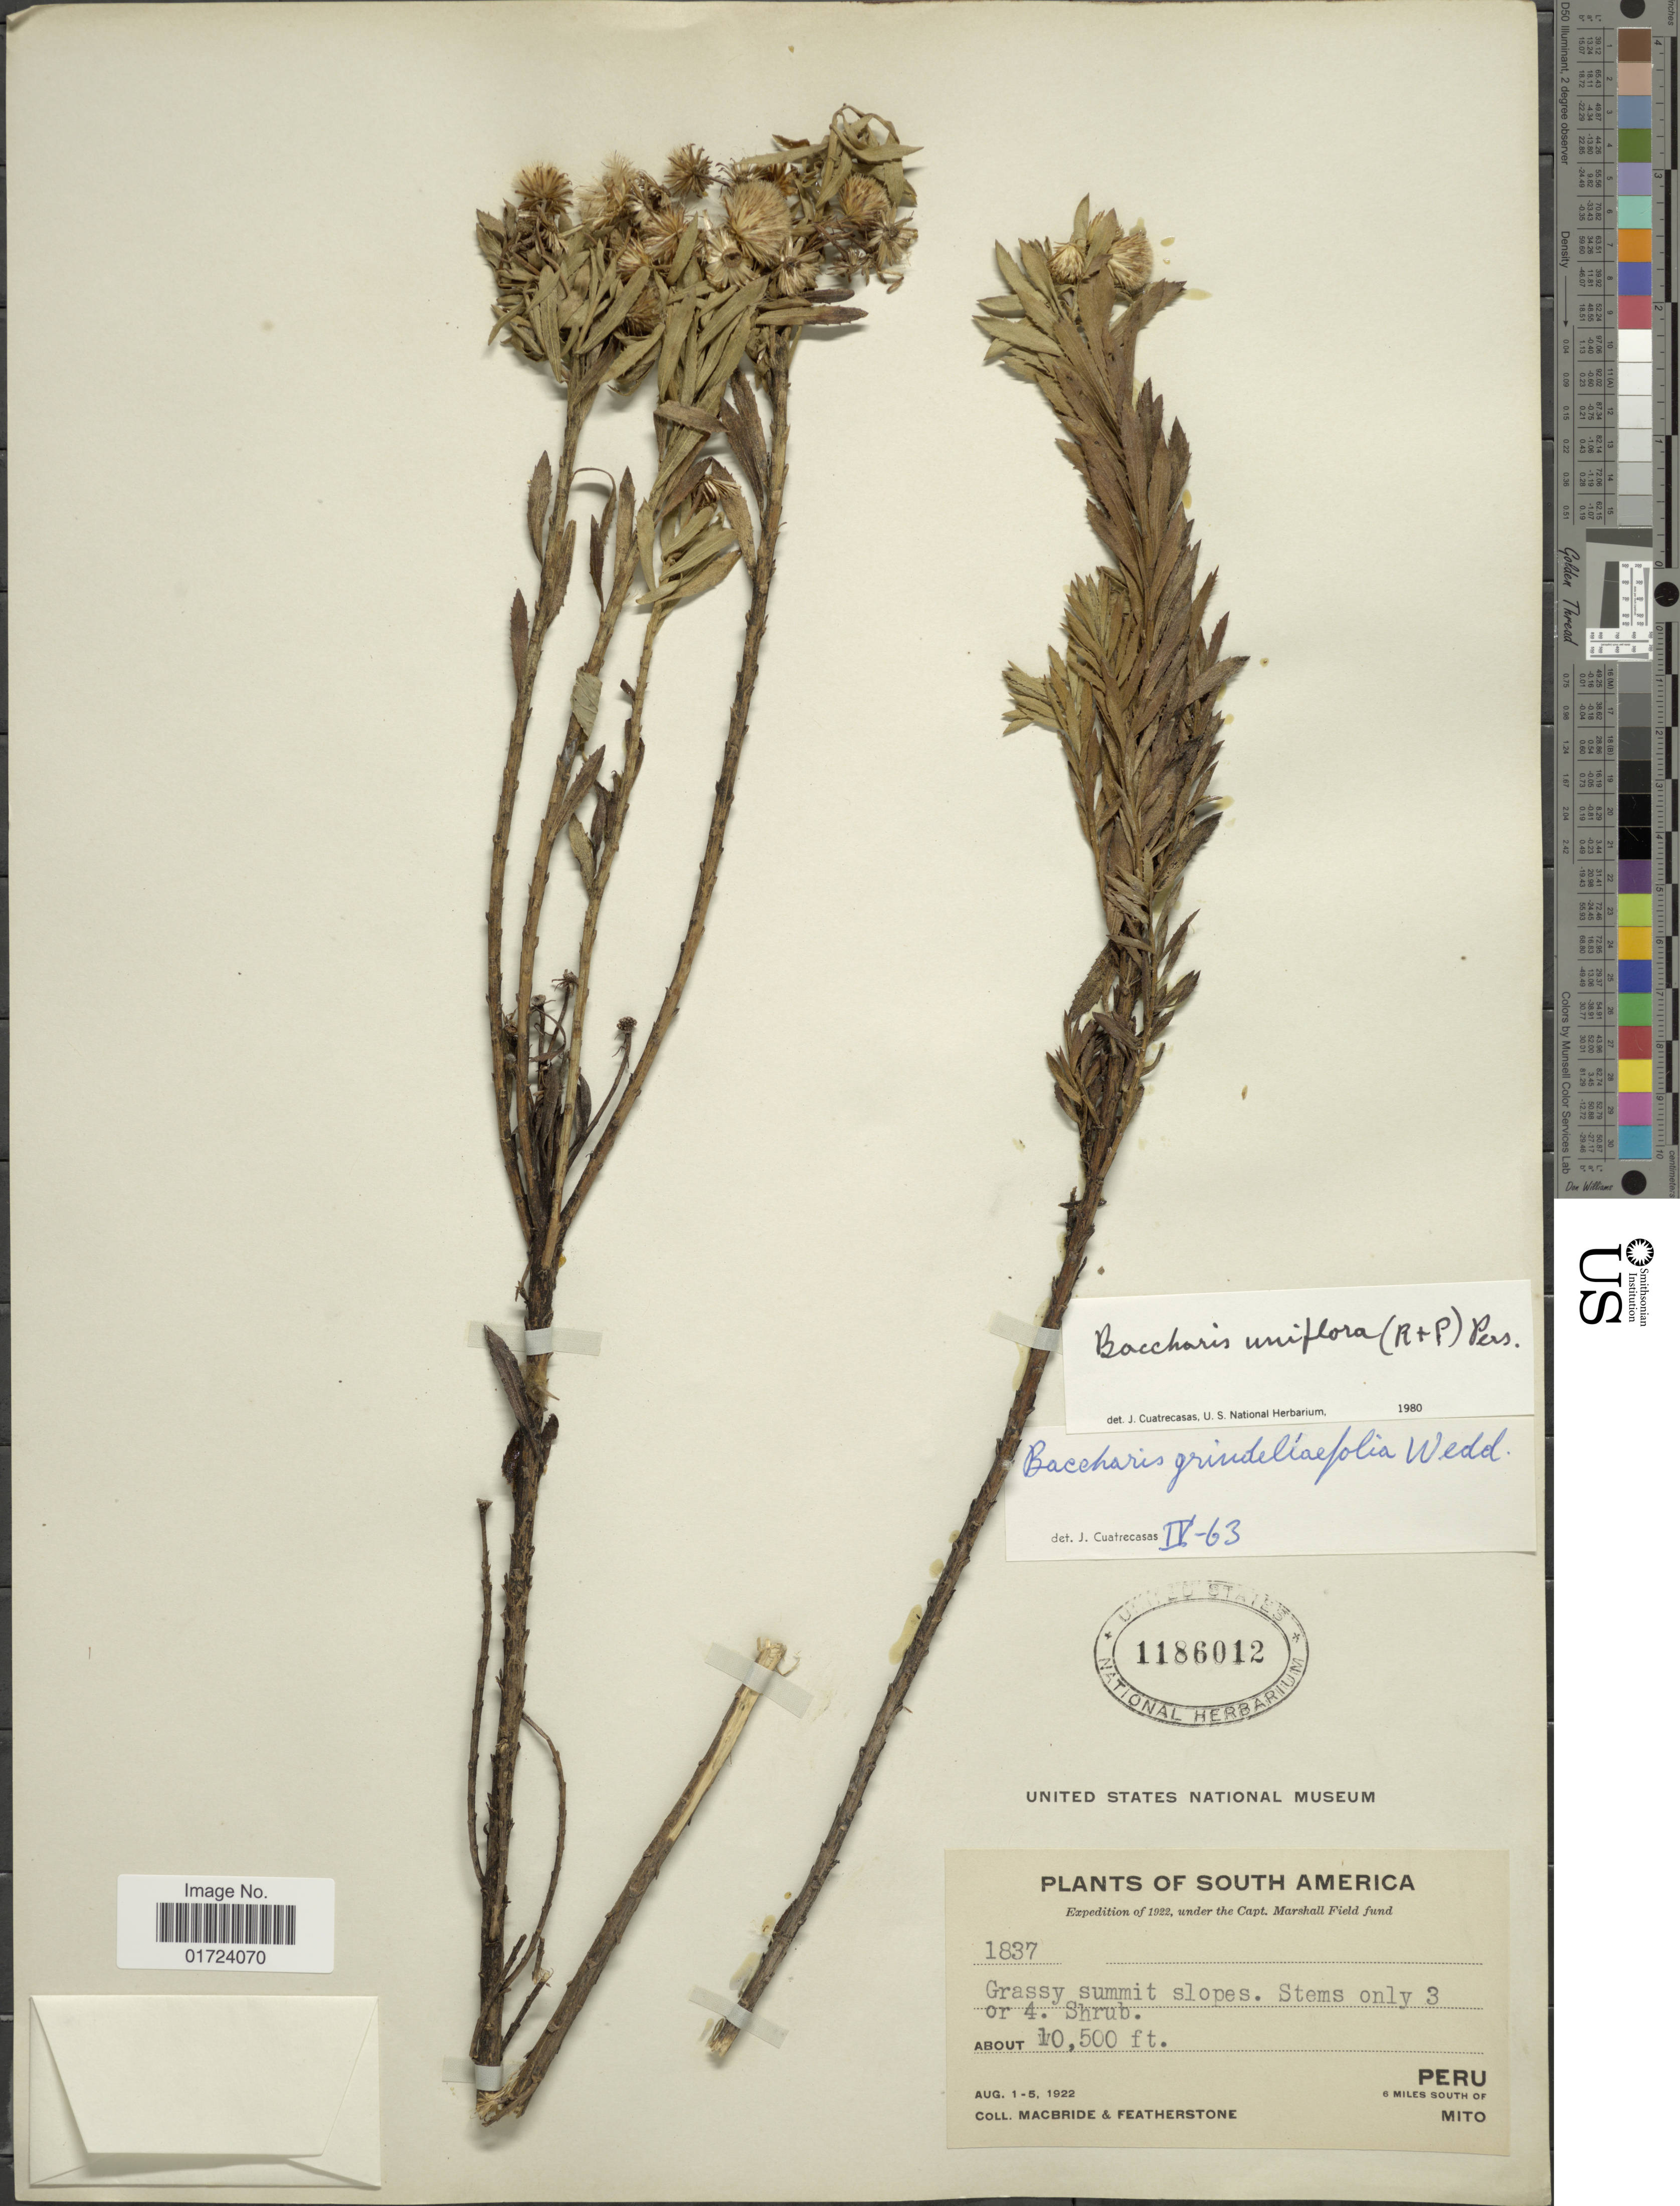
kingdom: Plantae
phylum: Tracheophyta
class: Magnoliopsida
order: Asterales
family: Asteraceae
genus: Baccharis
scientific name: Baccharis uniflora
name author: Pers.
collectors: Macbride, -- & -. Featherstone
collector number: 1837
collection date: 1922-08-01/1922-08-05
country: Peru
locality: Grassy summit slopes. Peru, 6 miles south of Mito.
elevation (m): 3200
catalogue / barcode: US 1186012